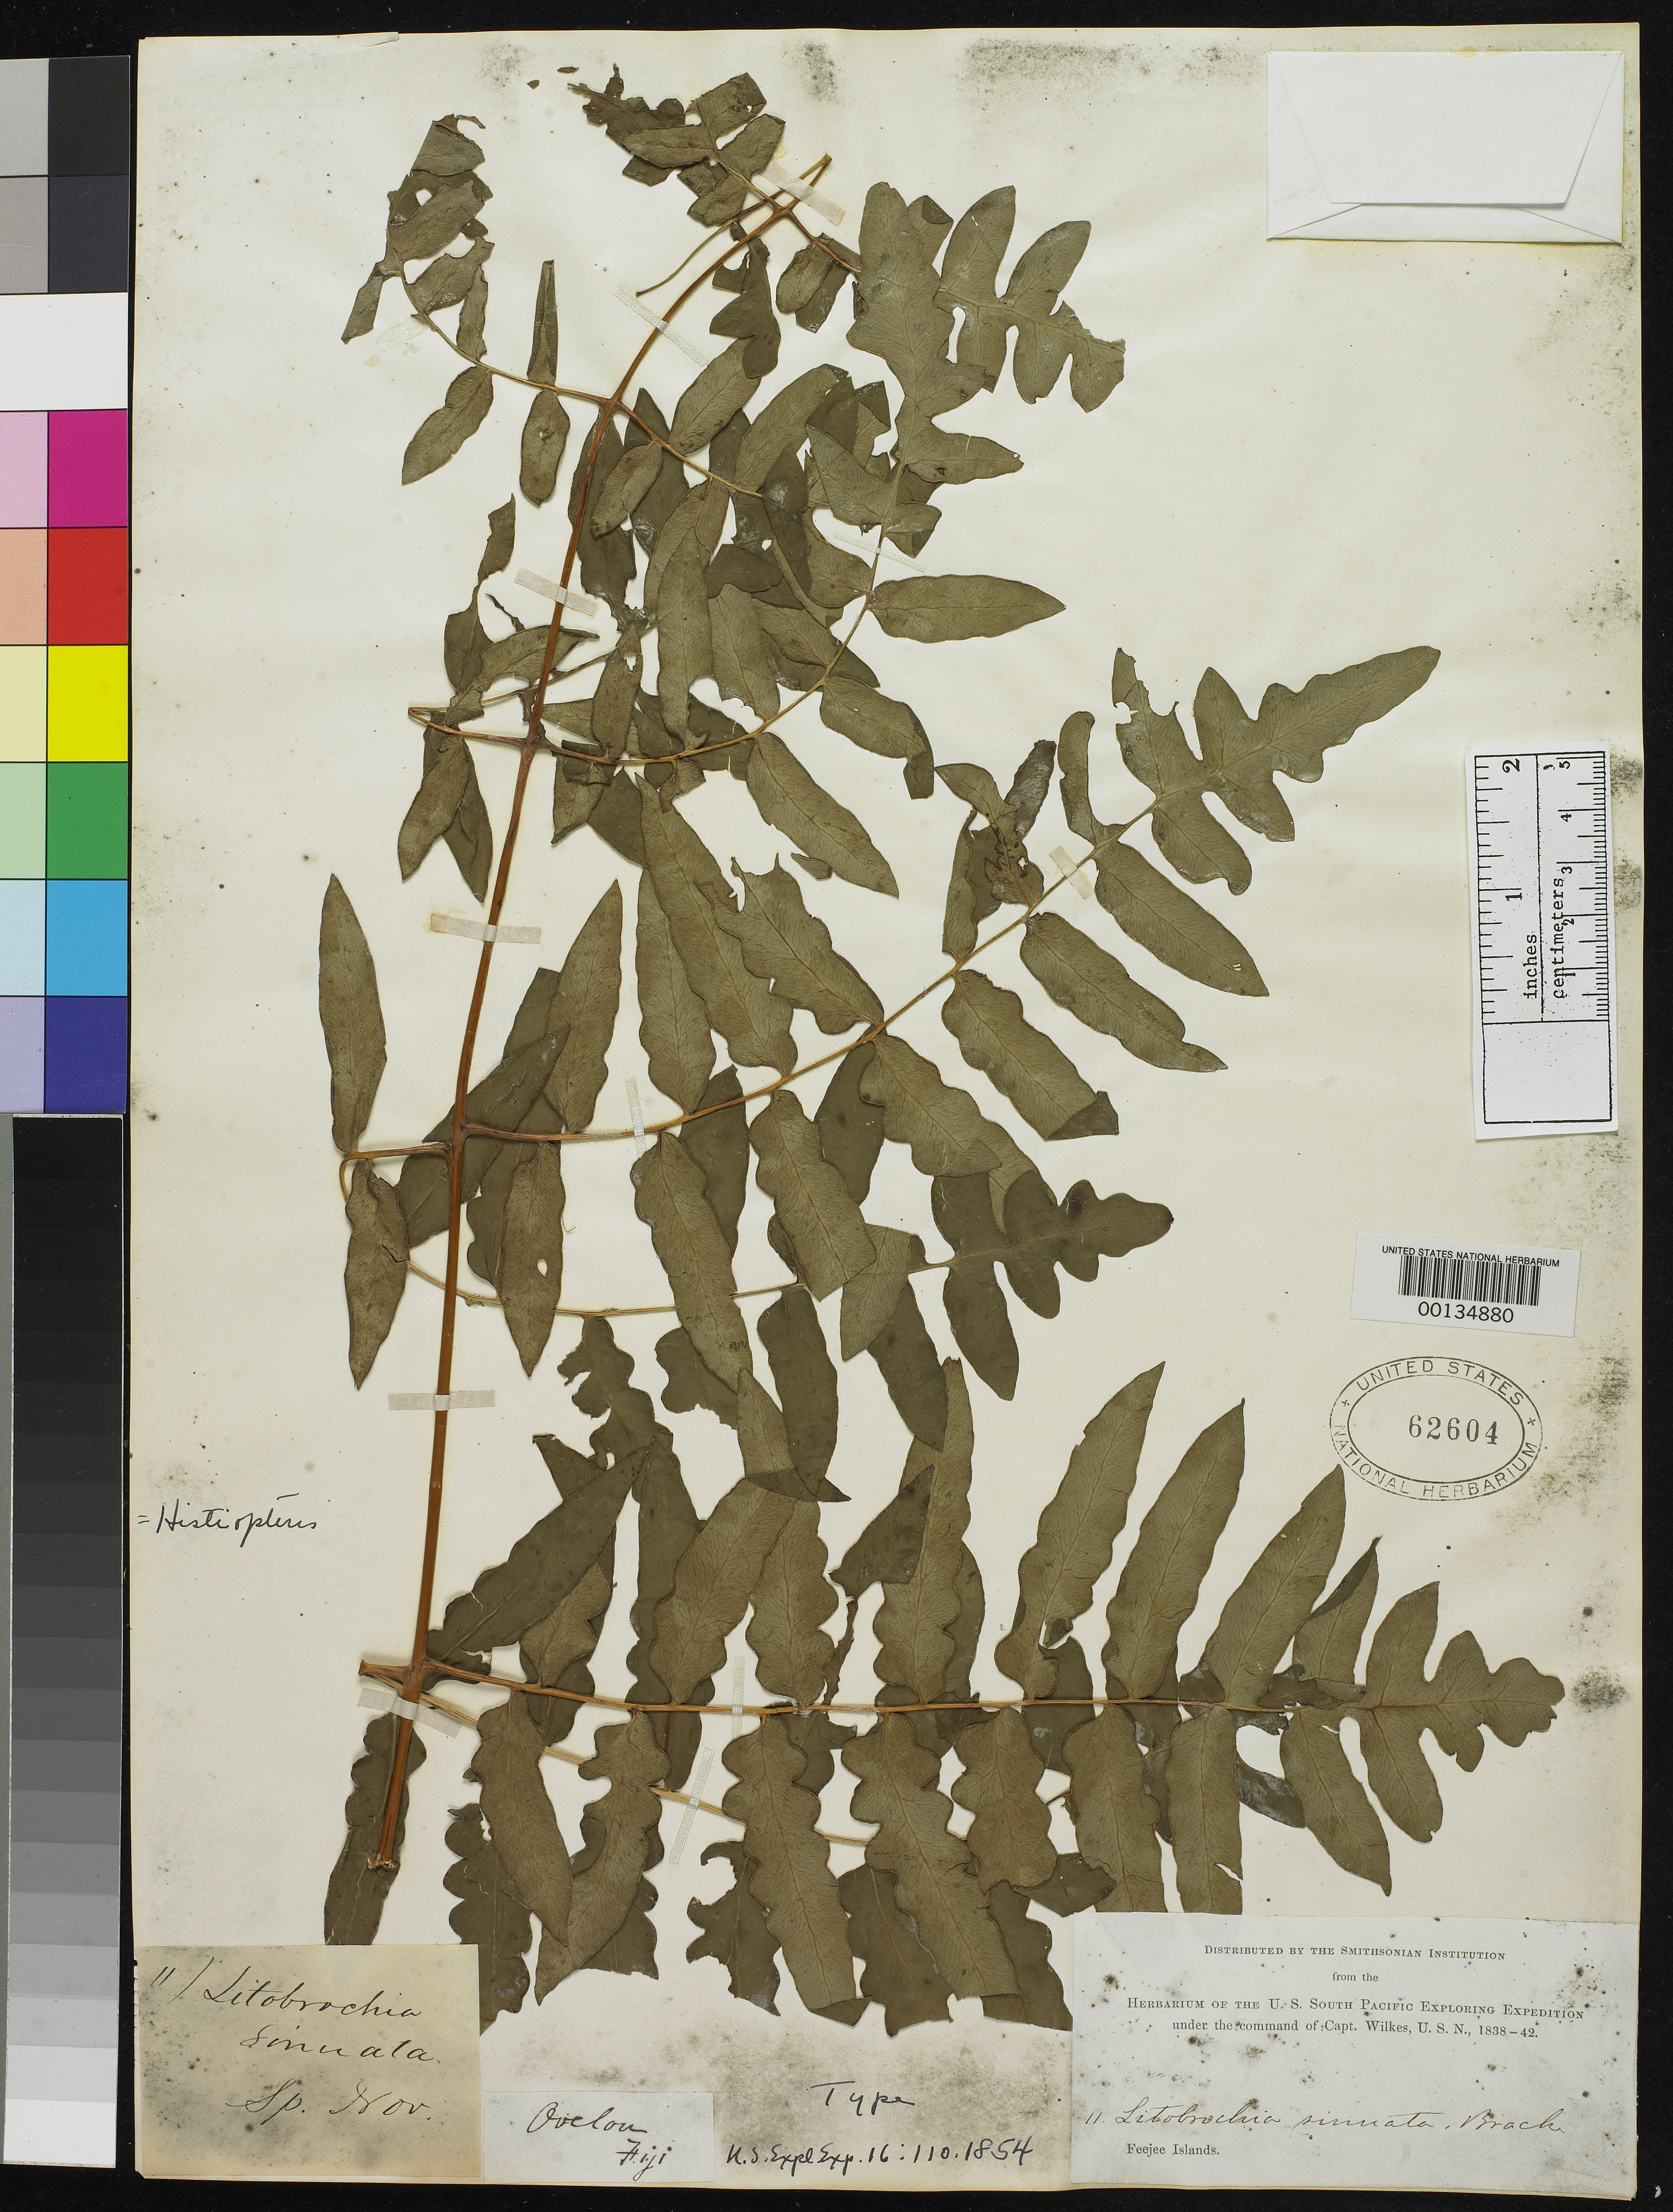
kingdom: Plantae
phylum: Tracheophyta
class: Polypodiopsida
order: Polypodiales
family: Pteridaceae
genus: Litobrochia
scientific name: Litobrochia sinuata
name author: Brack. in Wilkes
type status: Type Collection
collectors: Wilkes Explor. Exped.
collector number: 11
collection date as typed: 1838 to -- --- 1842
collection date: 1838/1842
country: Fiji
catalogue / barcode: US 62604